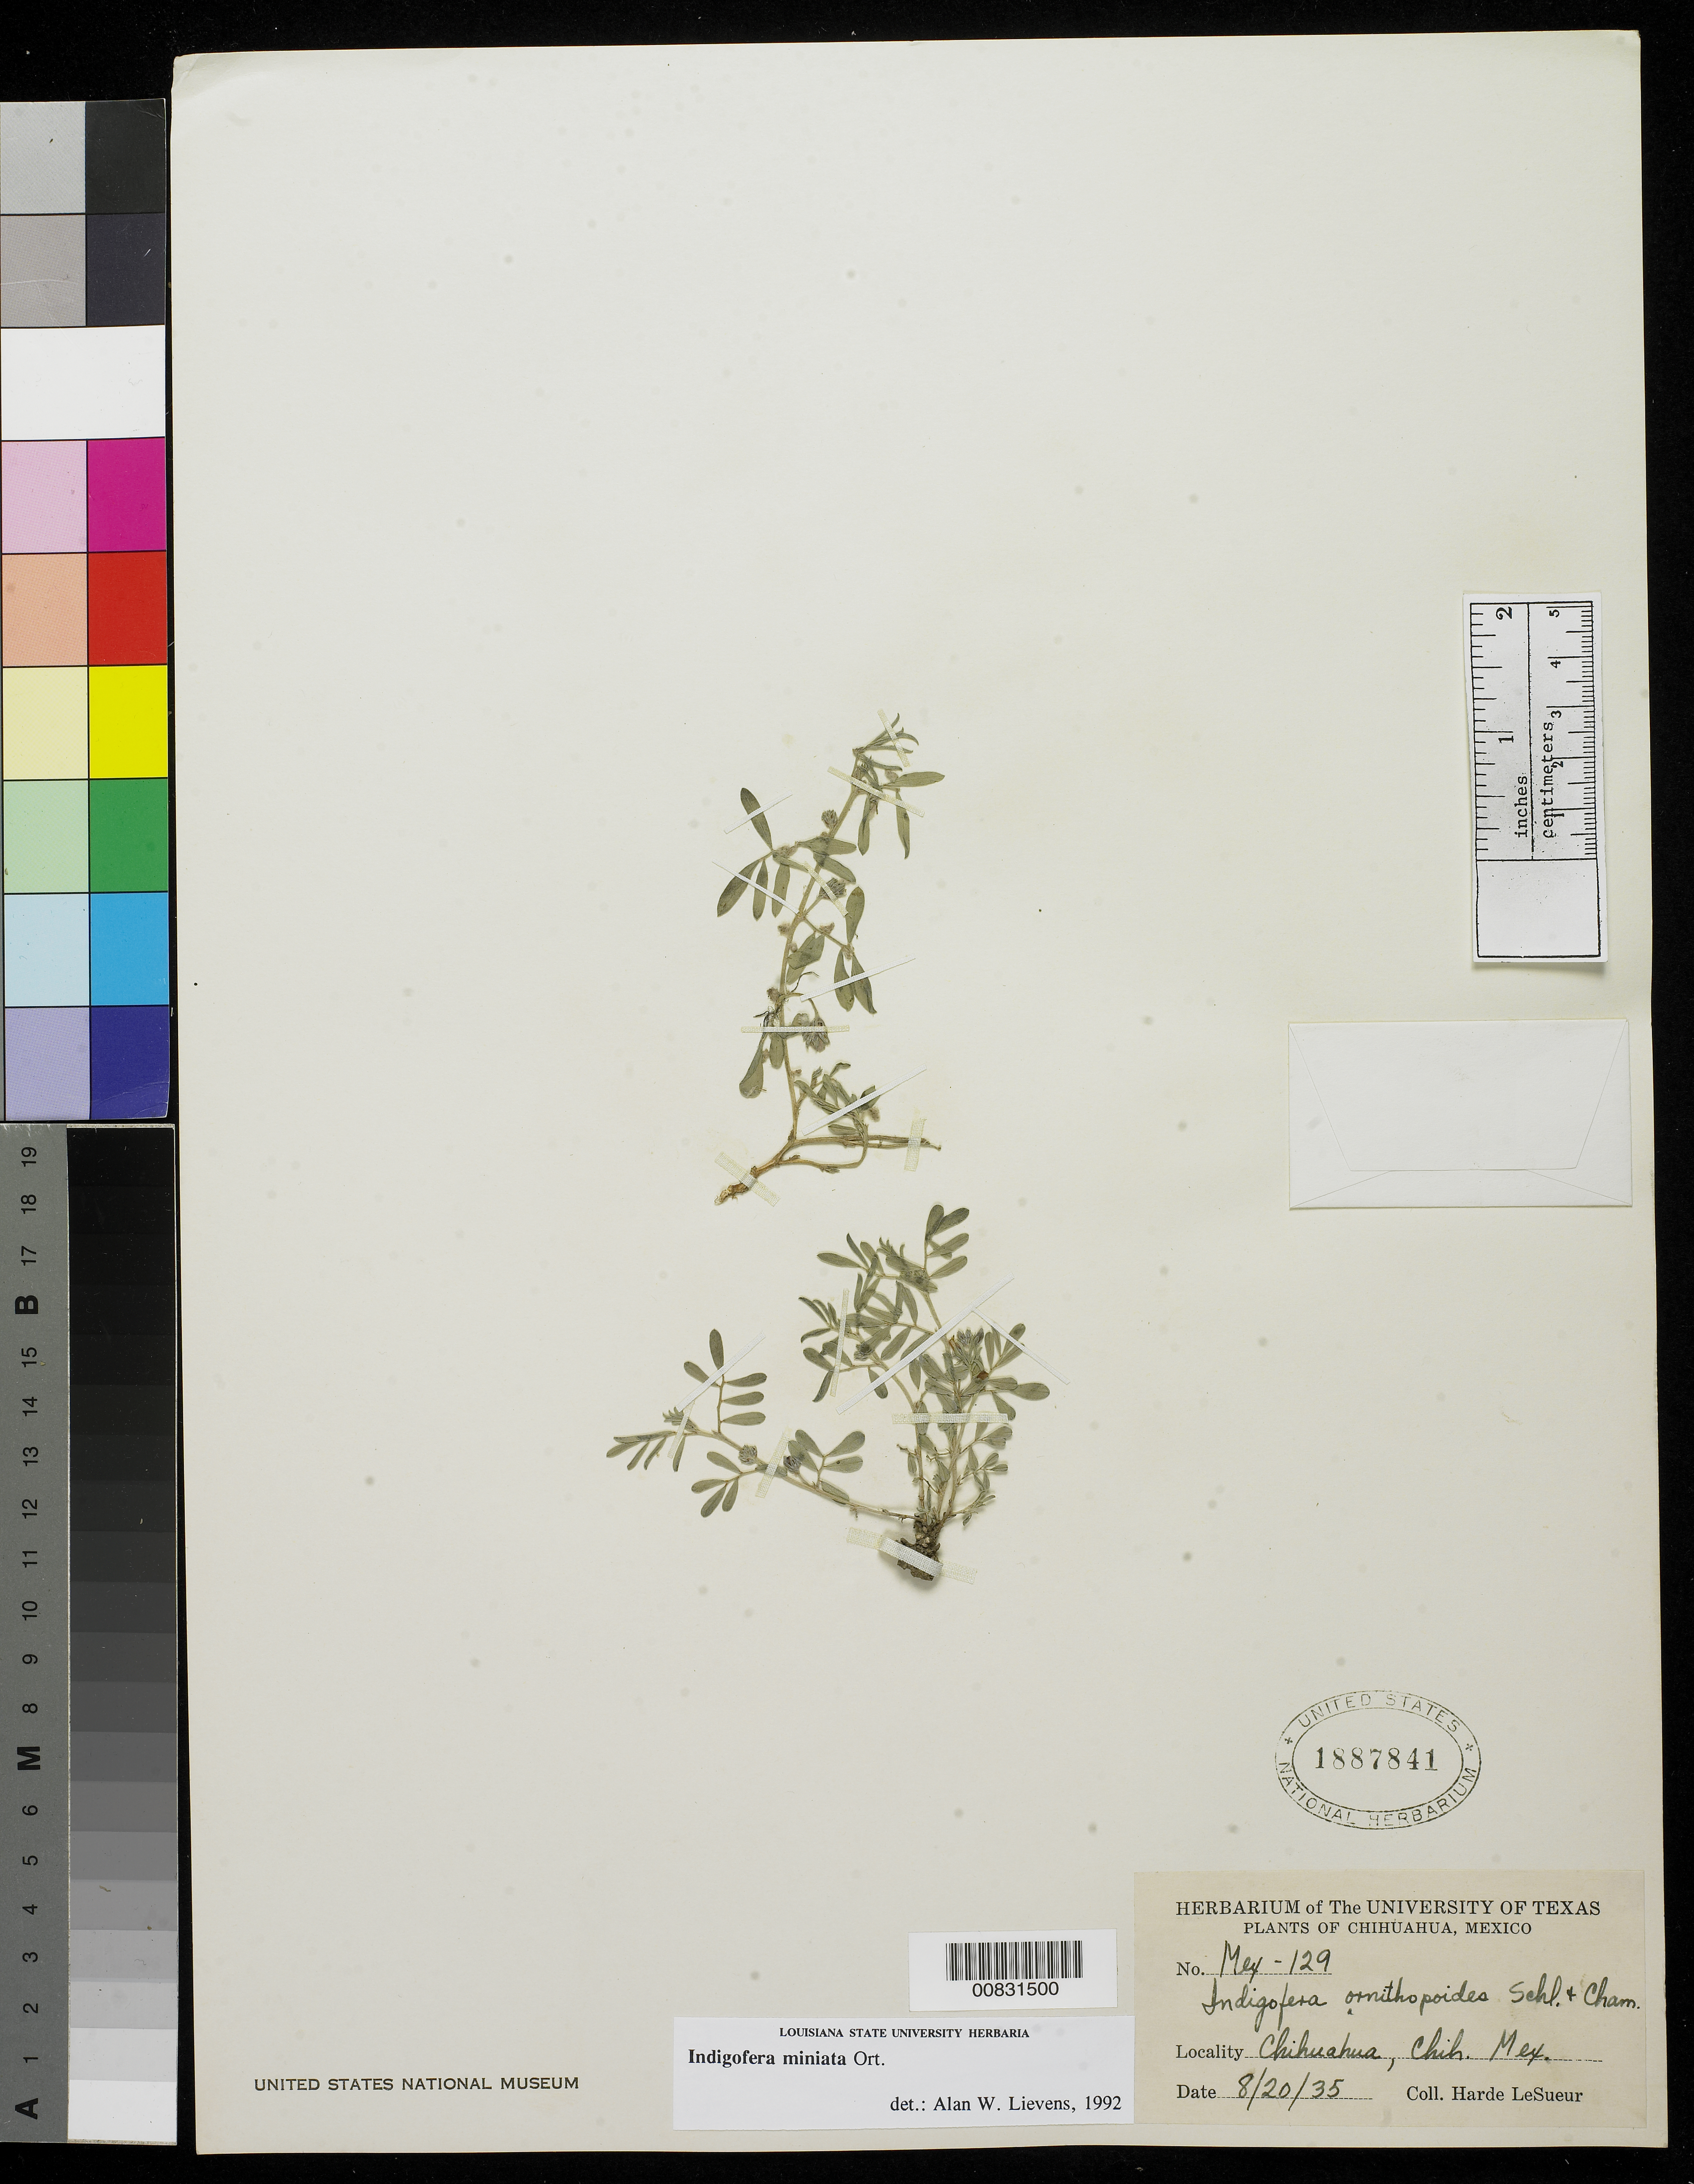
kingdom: Plantae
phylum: Tracheophyta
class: Magnoliopsida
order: Fabales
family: Fabaceae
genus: Indigofera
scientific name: Indigofera miniata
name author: Orteg.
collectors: D. H. LeSueur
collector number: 129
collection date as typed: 20 Aug 1935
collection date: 1935-08-20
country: Mexico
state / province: Chihuahua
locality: Chihuahua, Chihuahua.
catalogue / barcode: US 1887841